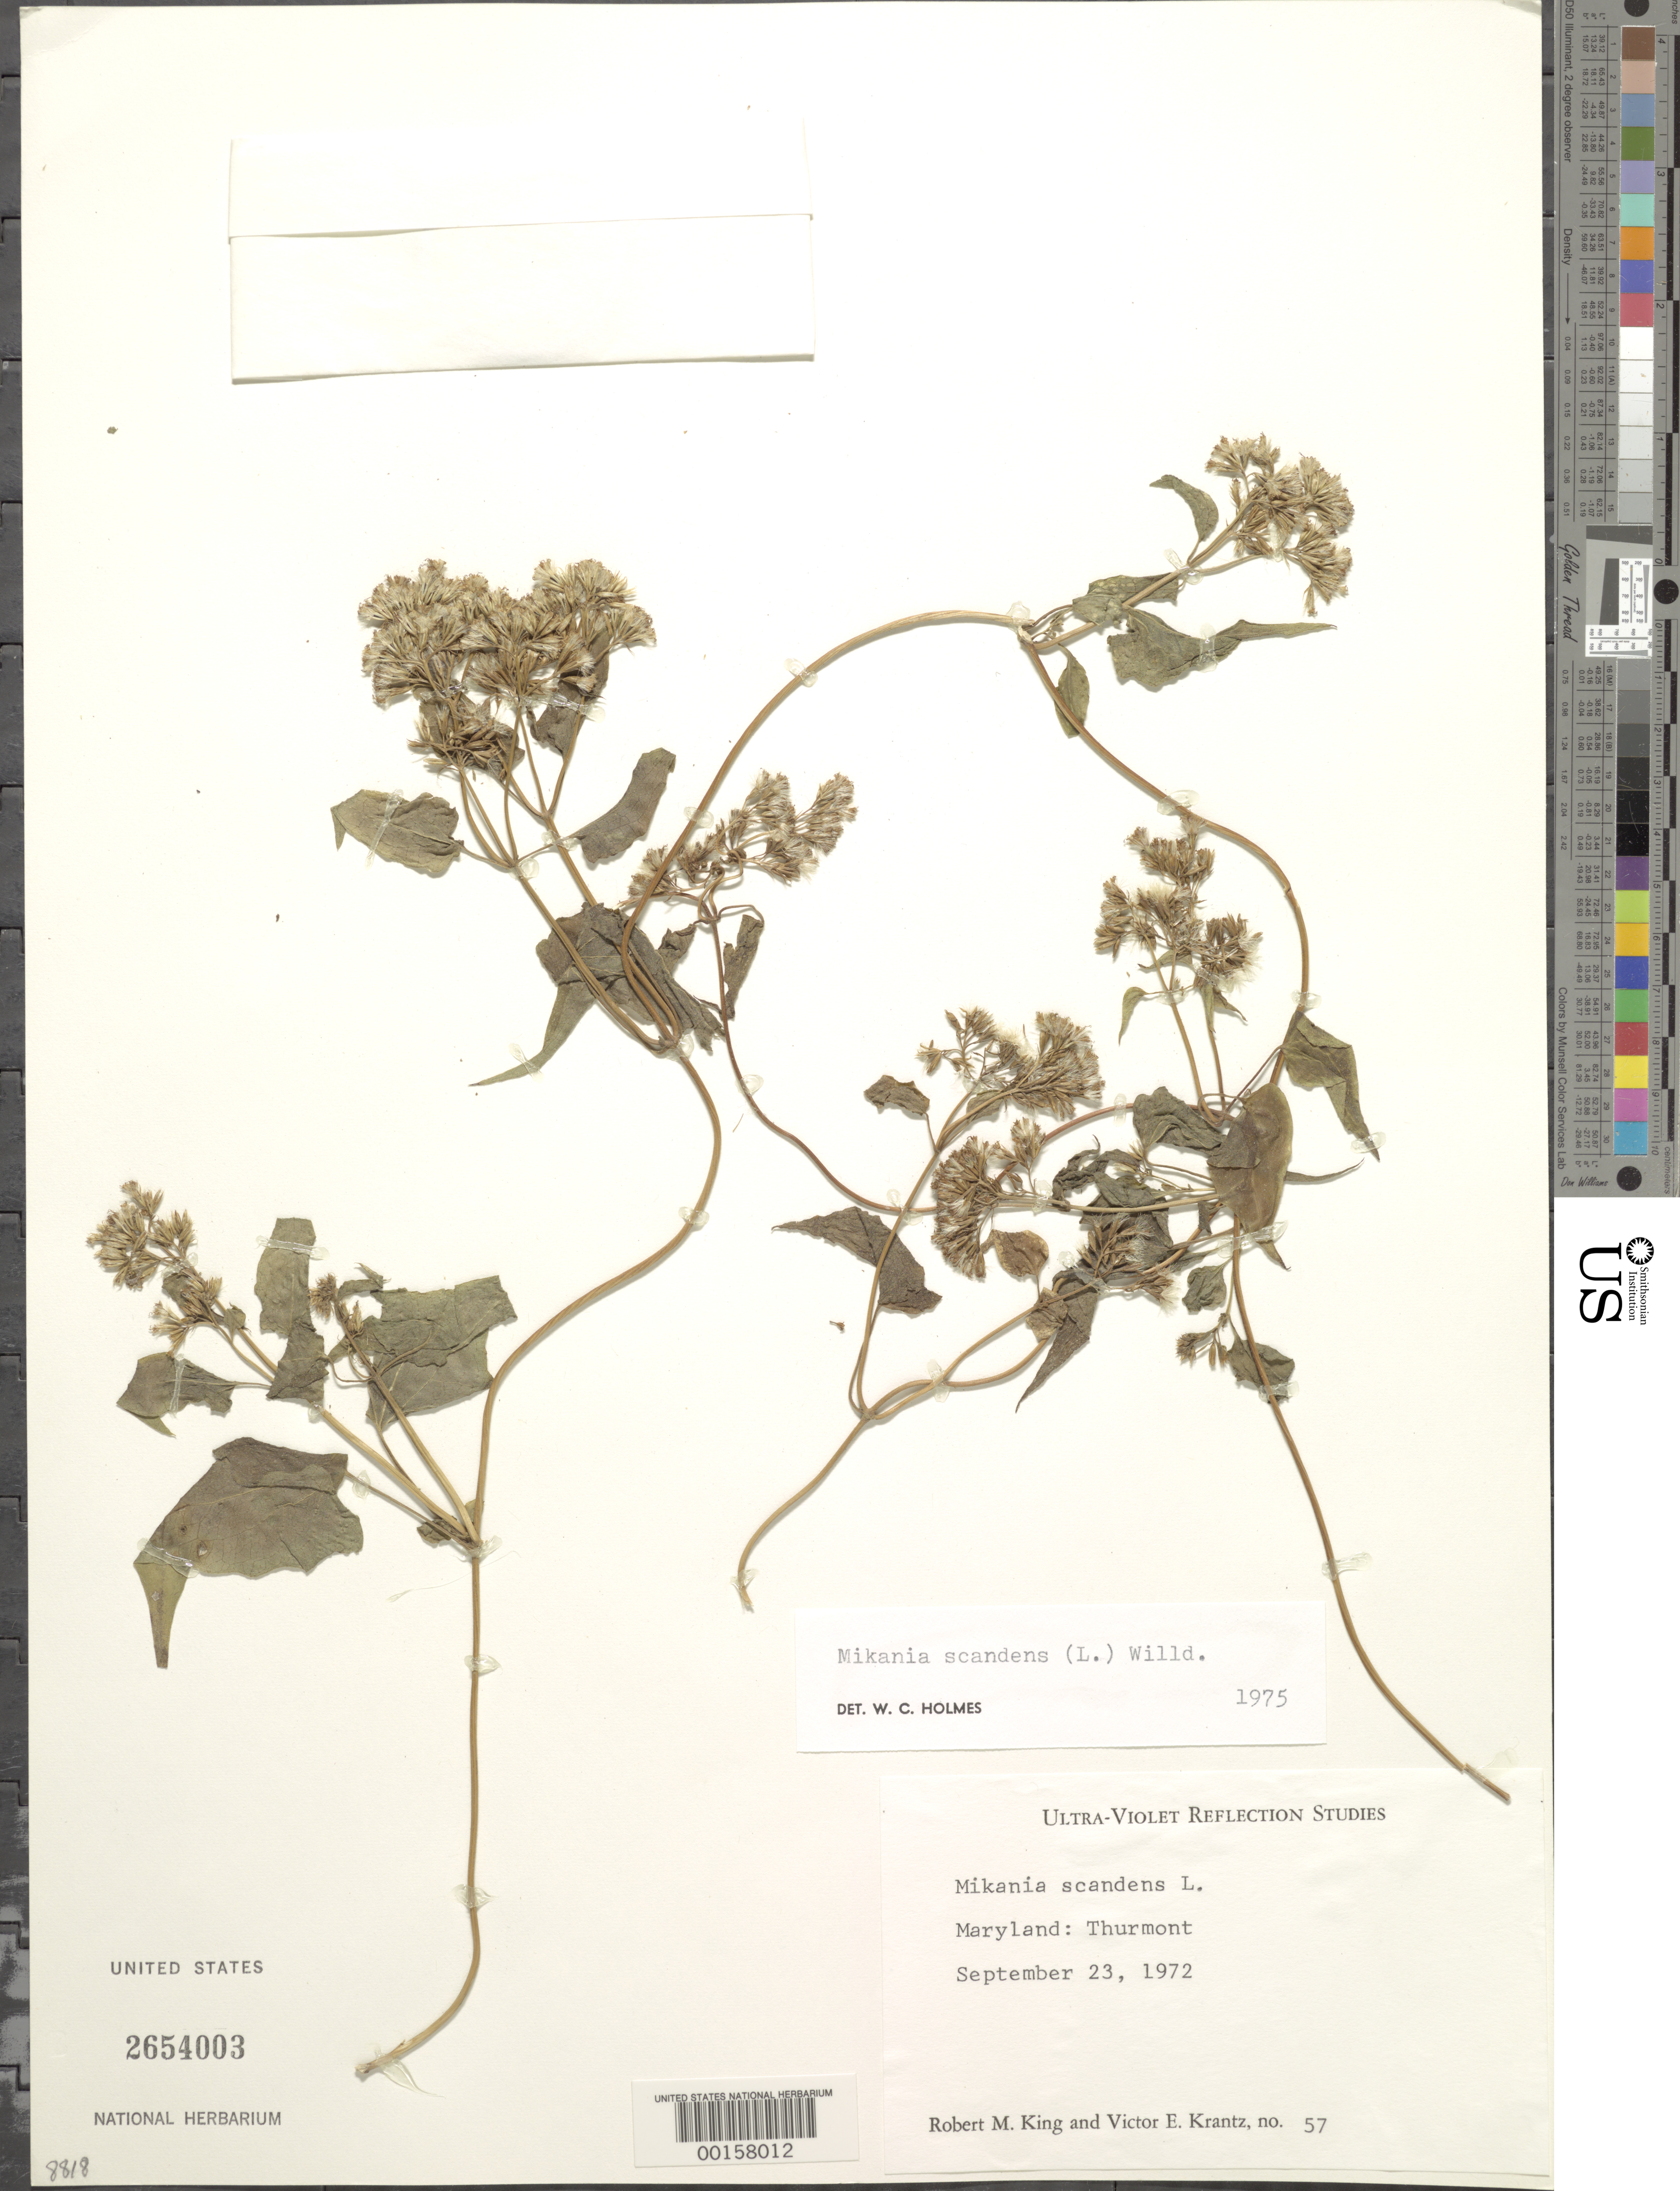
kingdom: Plantae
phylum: Tracheophyta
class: Magnoliopsida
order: Asterales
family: Asteraceae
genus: Mikania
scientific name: Mikania scandens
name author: (L.) Willd.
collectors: R. M. King & V. Krantz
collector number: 57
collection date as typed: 23 Sep 1972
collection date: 1972-09-23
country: United States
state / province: Maryland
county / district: Frederick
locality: Thurmont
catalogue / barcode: US 2654003